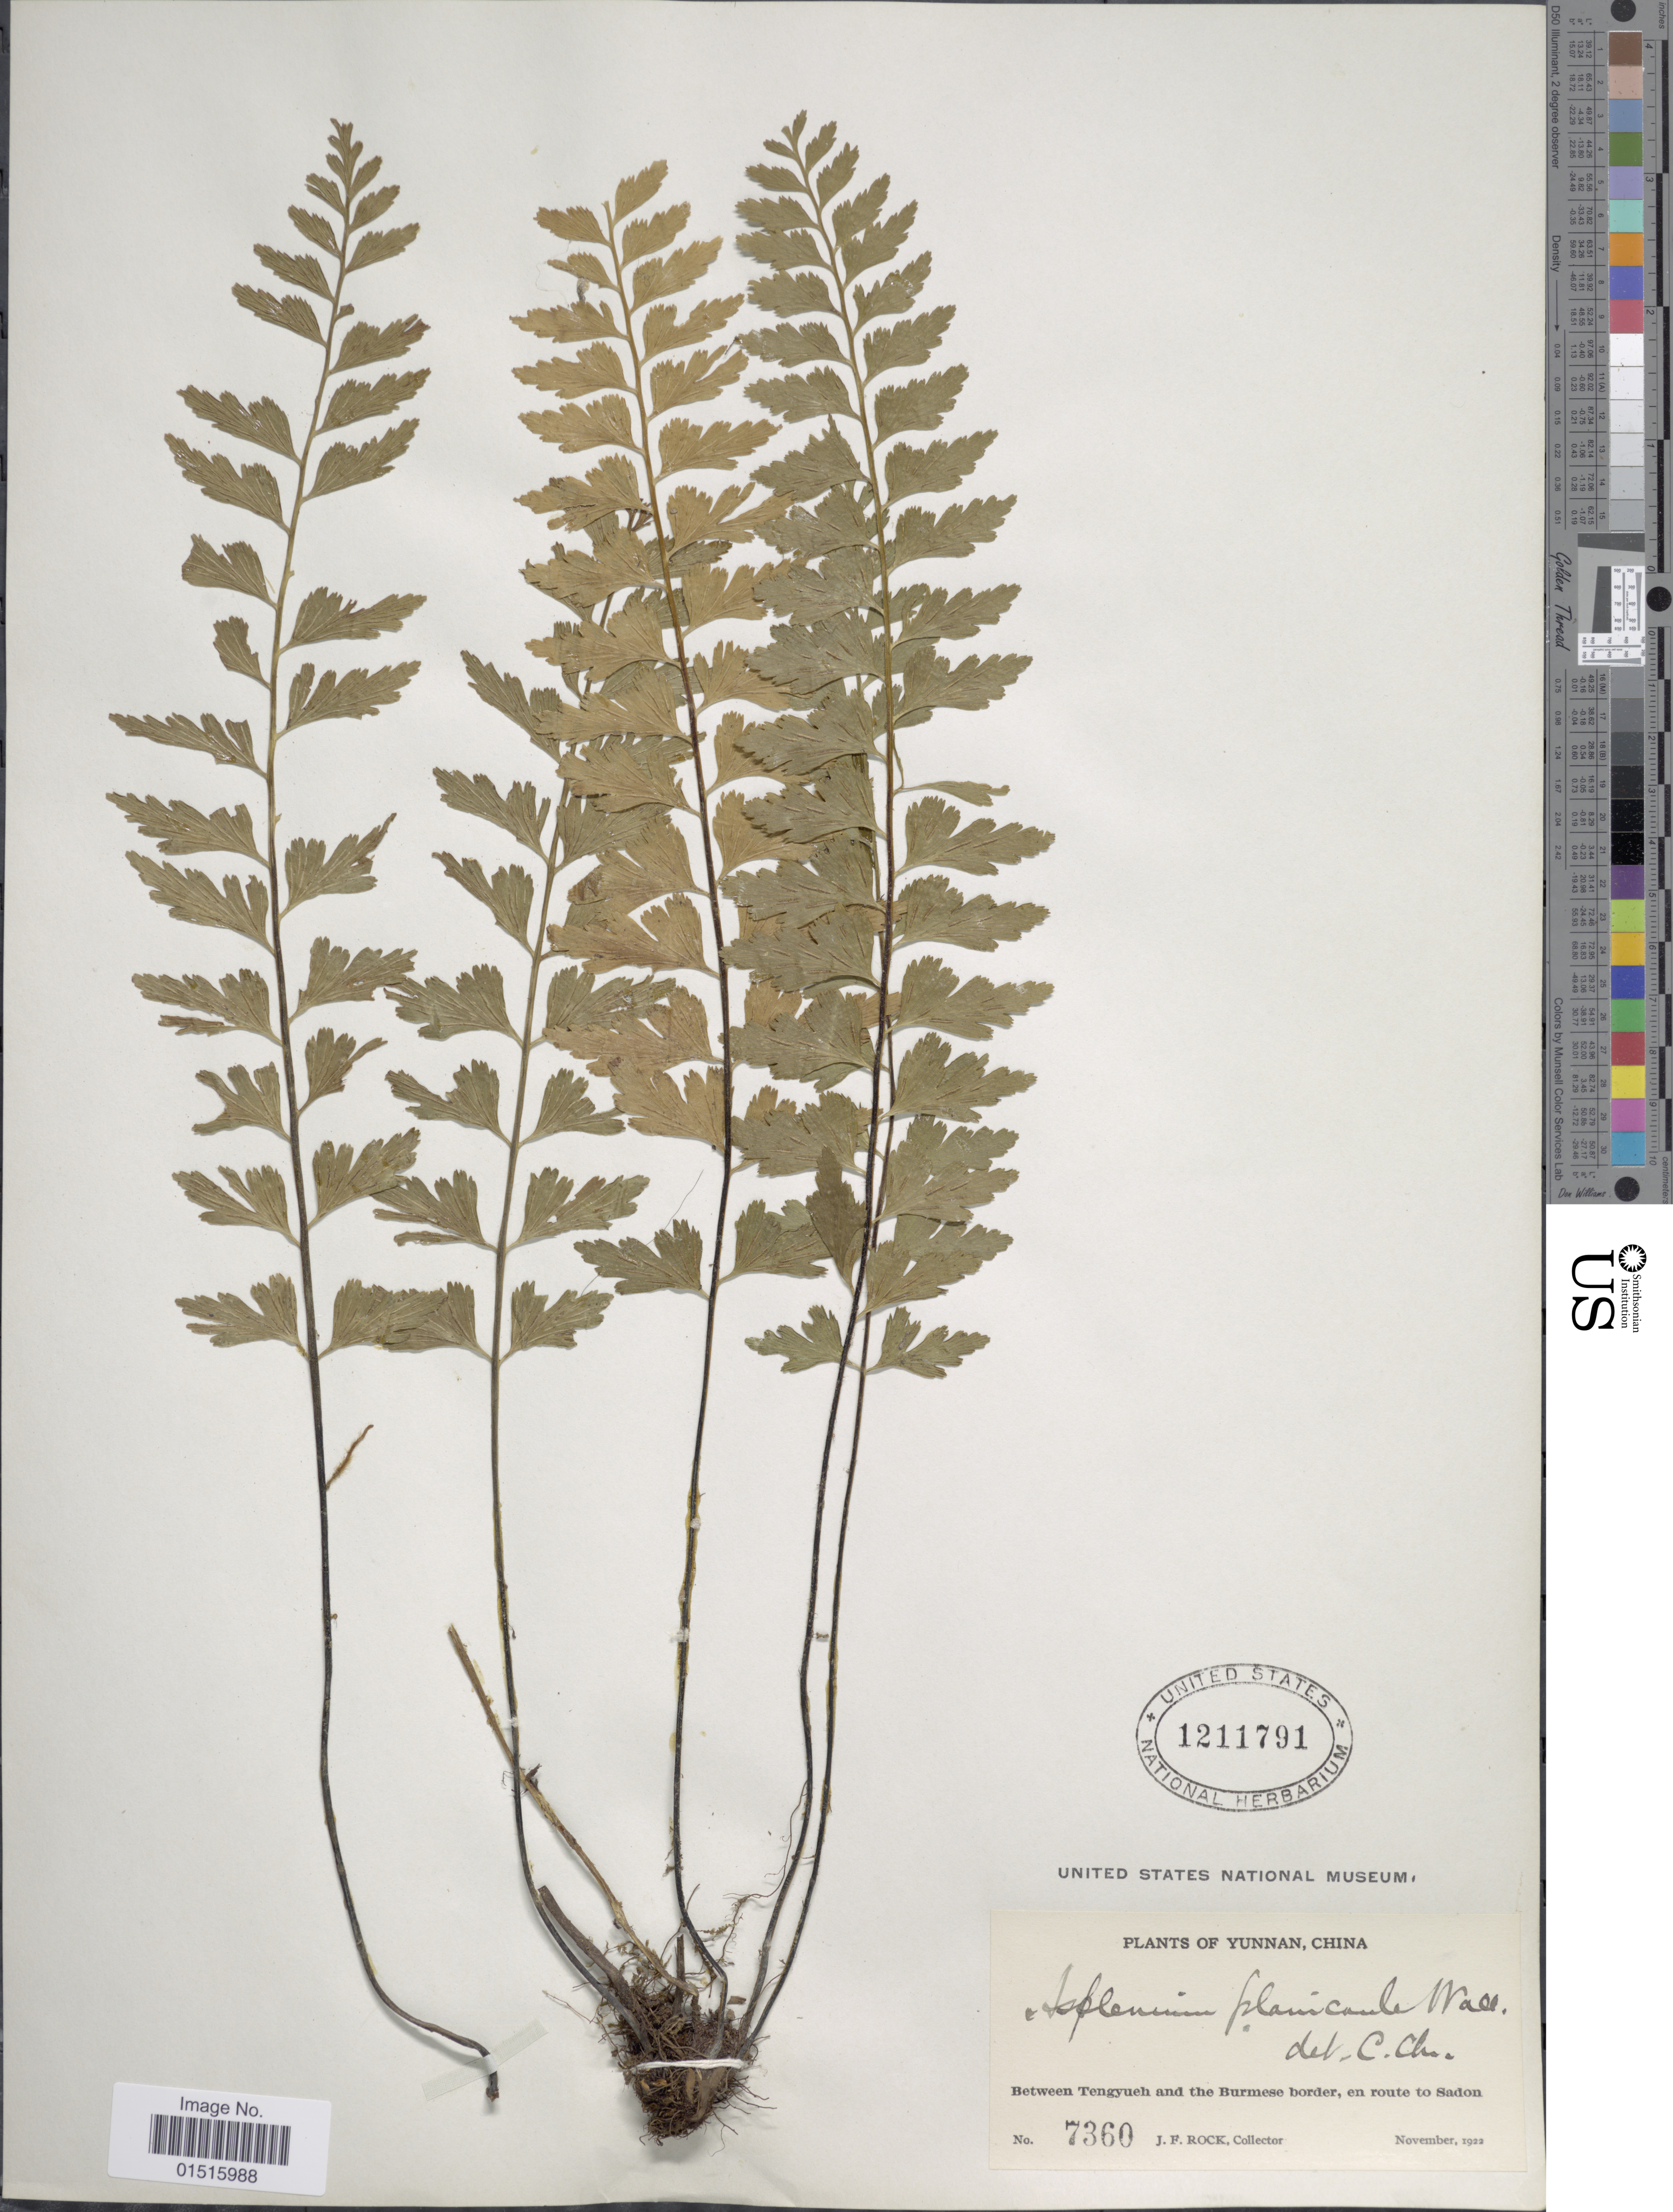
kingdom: Plantae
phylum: Tracheophyta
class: Polypodiopsida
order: Polypodiales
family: Aspleniaceae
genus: Asplenium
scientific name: Asplenium yoshinagae var. planicaule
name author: (Wall. ex Mett.) C.V. Morton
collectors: J. Rock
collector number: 7360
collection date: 1922-11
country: China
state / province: Yunnan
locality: Between Tengyueh and the Burmese border, en route to Sadon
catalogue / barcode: US 1211791